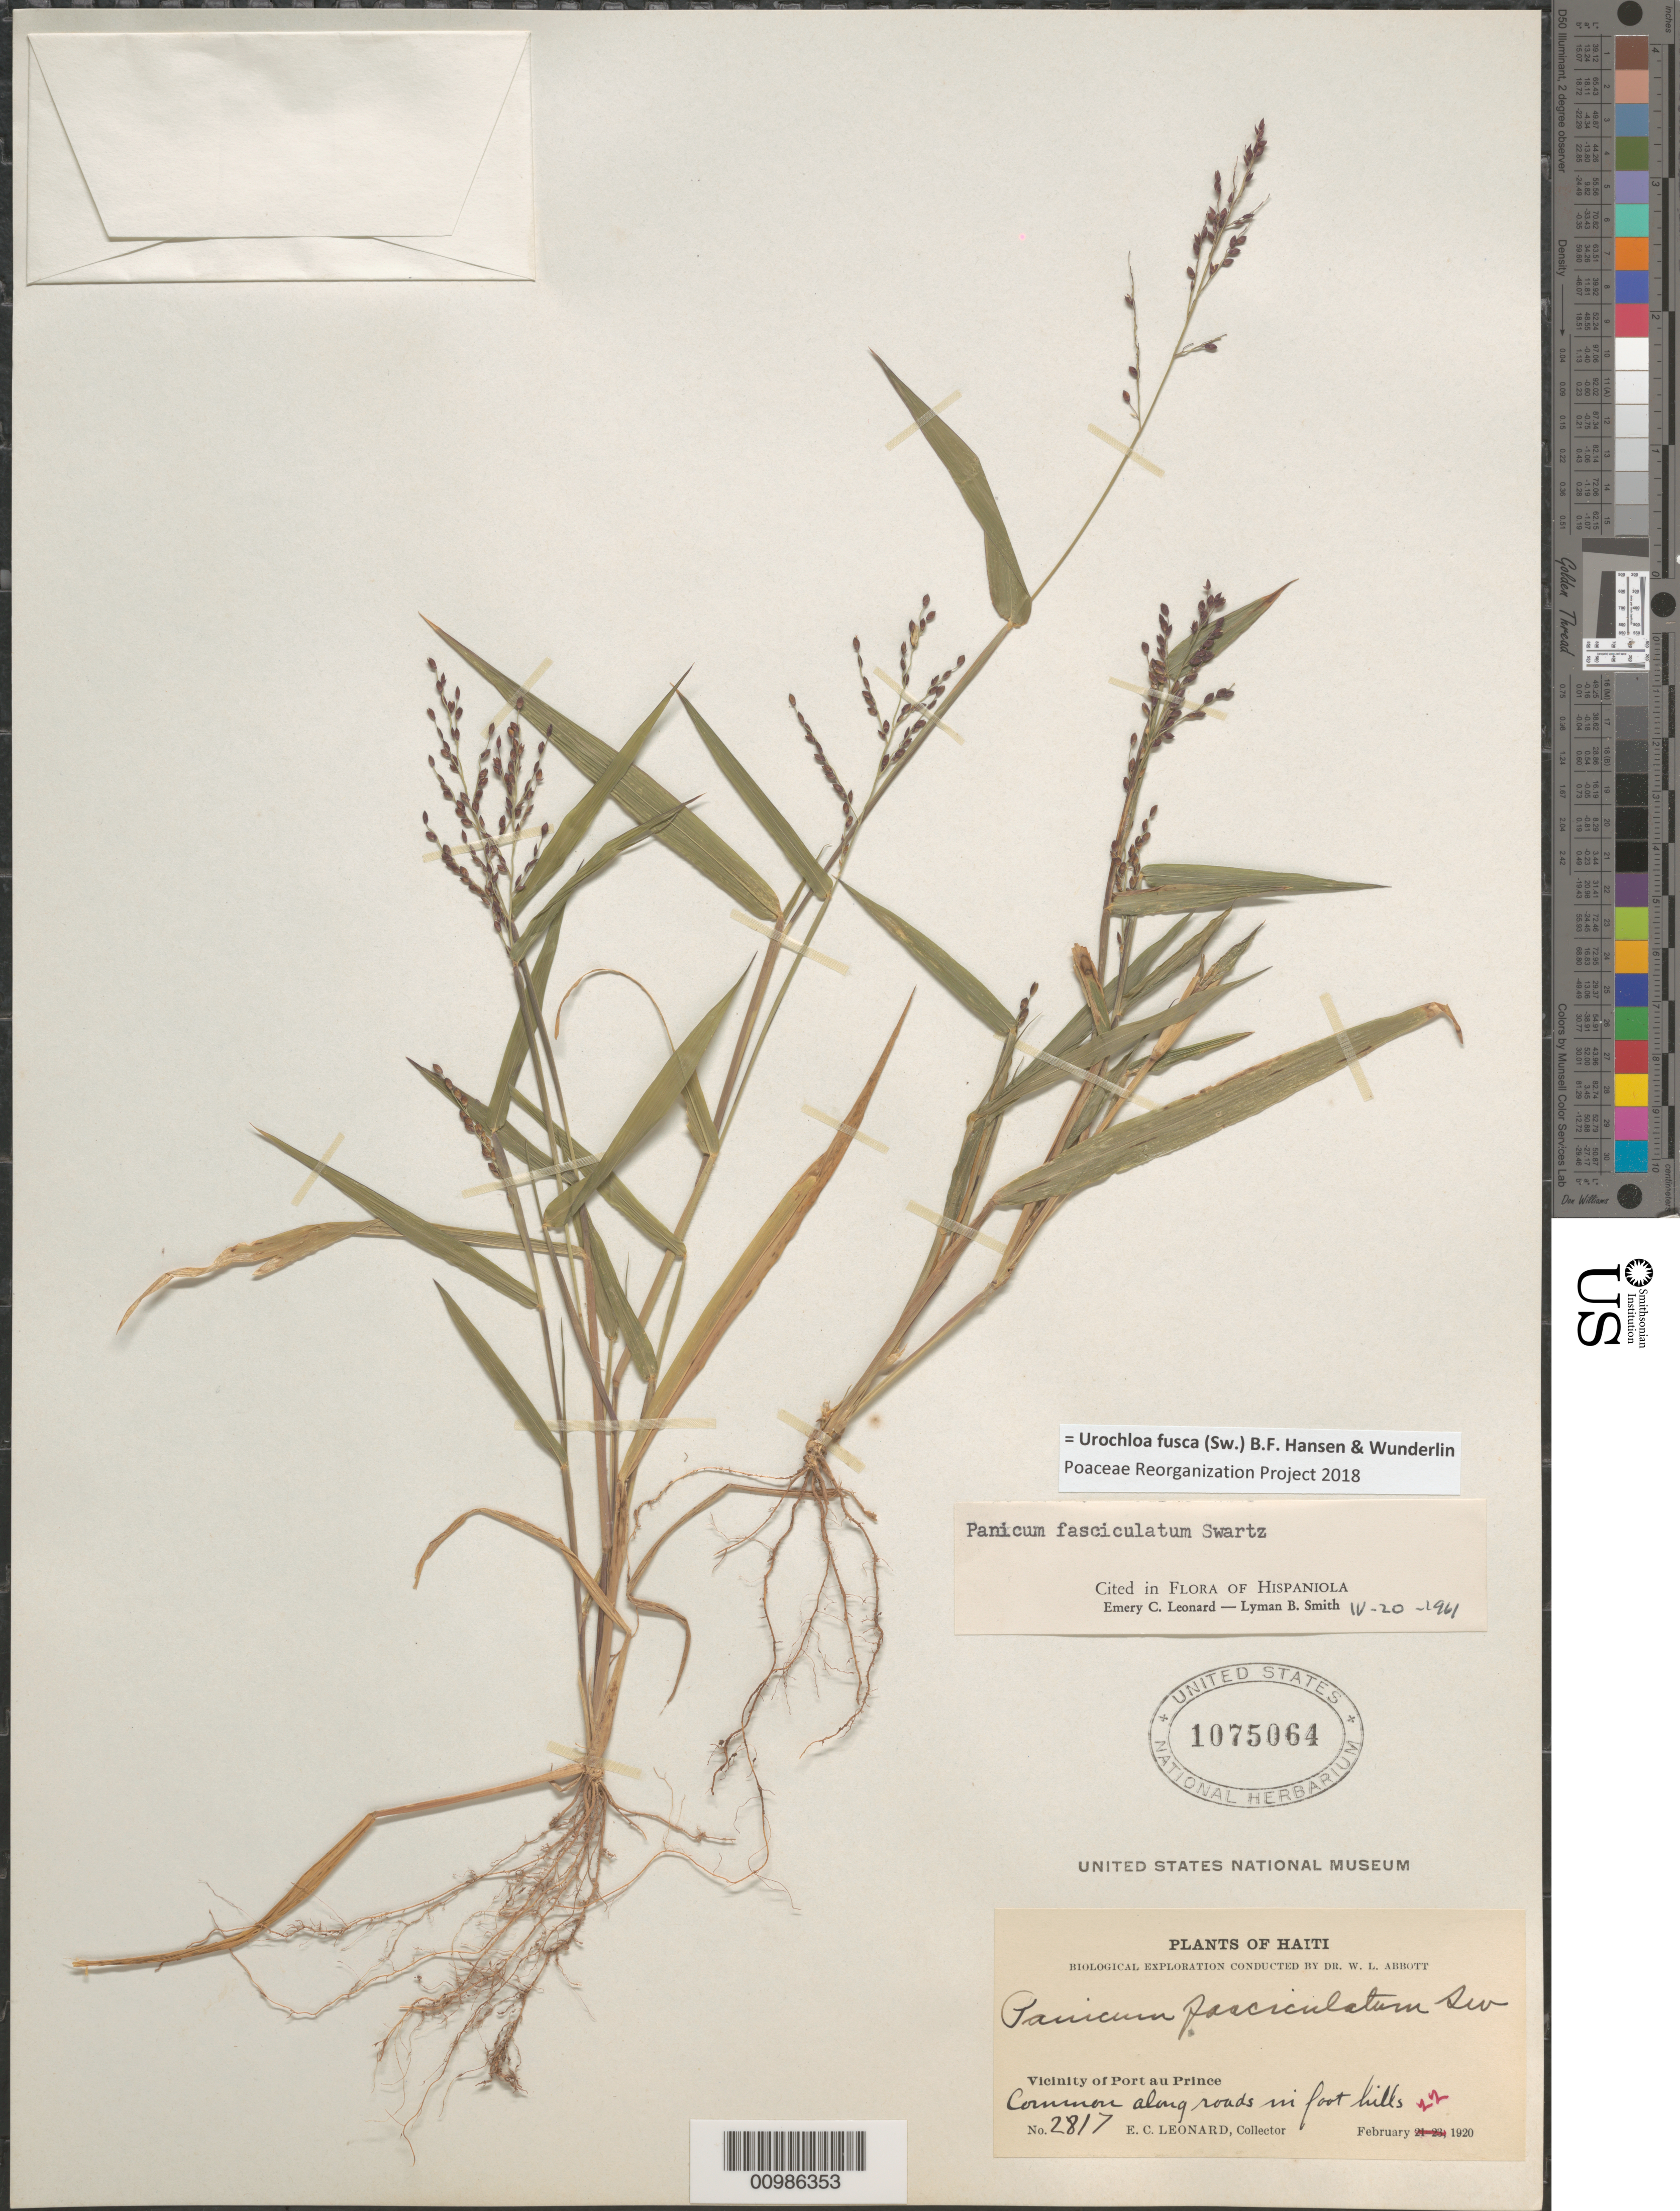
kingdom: Plantae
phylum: Tracheophyta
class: Liliopsida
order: Poales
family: Poaceae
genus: Brachiaria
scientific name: Brachiaria fasciculata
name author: (Sw.) Parodi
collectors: E. C. Leonard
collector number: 2817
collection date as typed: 22 Feb 1920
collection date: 1920-02-22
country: Haiti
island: Hispaniola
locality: Vicinity of Port-au-Prince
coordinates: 0 N, 0 E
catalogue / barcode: US 1075064